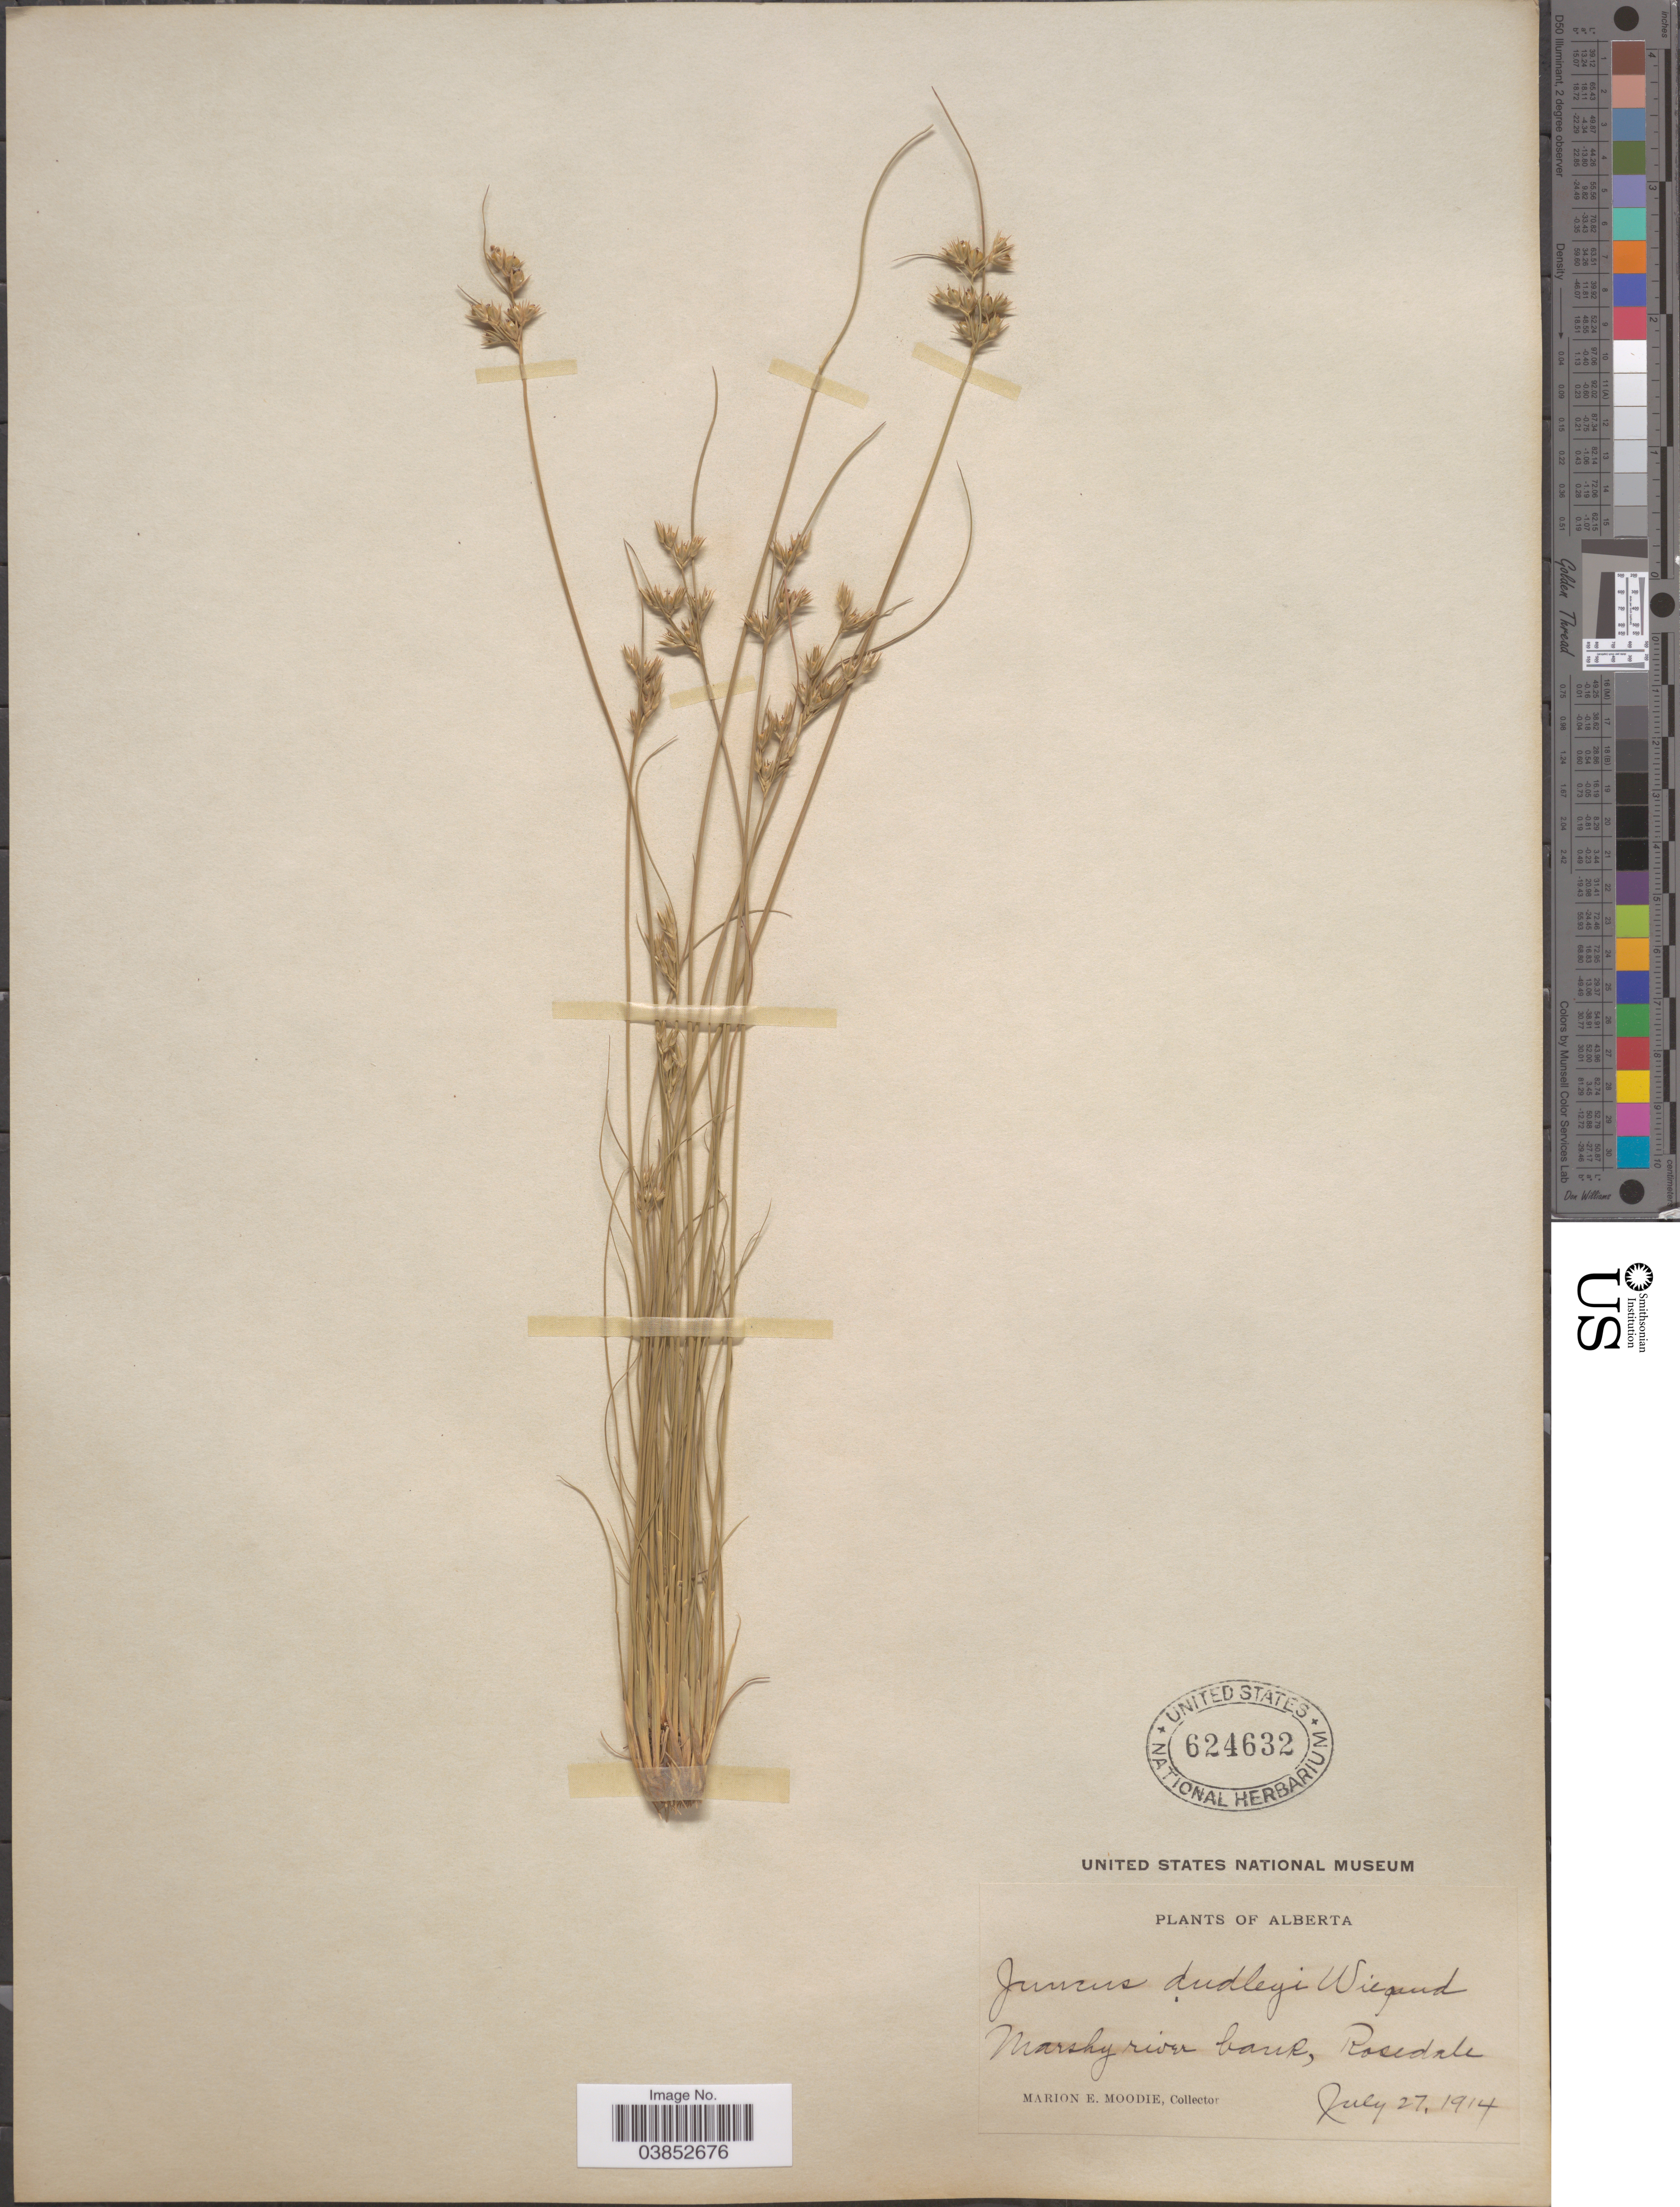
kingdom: Plantae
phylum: Tracheophyta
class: Liliopsida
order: Poales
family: Juncaceae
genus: Juncus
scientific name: Juncus dudleyi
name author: Wiegand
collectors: M. E. Moodie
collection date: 1914-07-27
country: Canada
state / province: Alberta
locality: Rosedale.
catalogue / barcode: US 624632